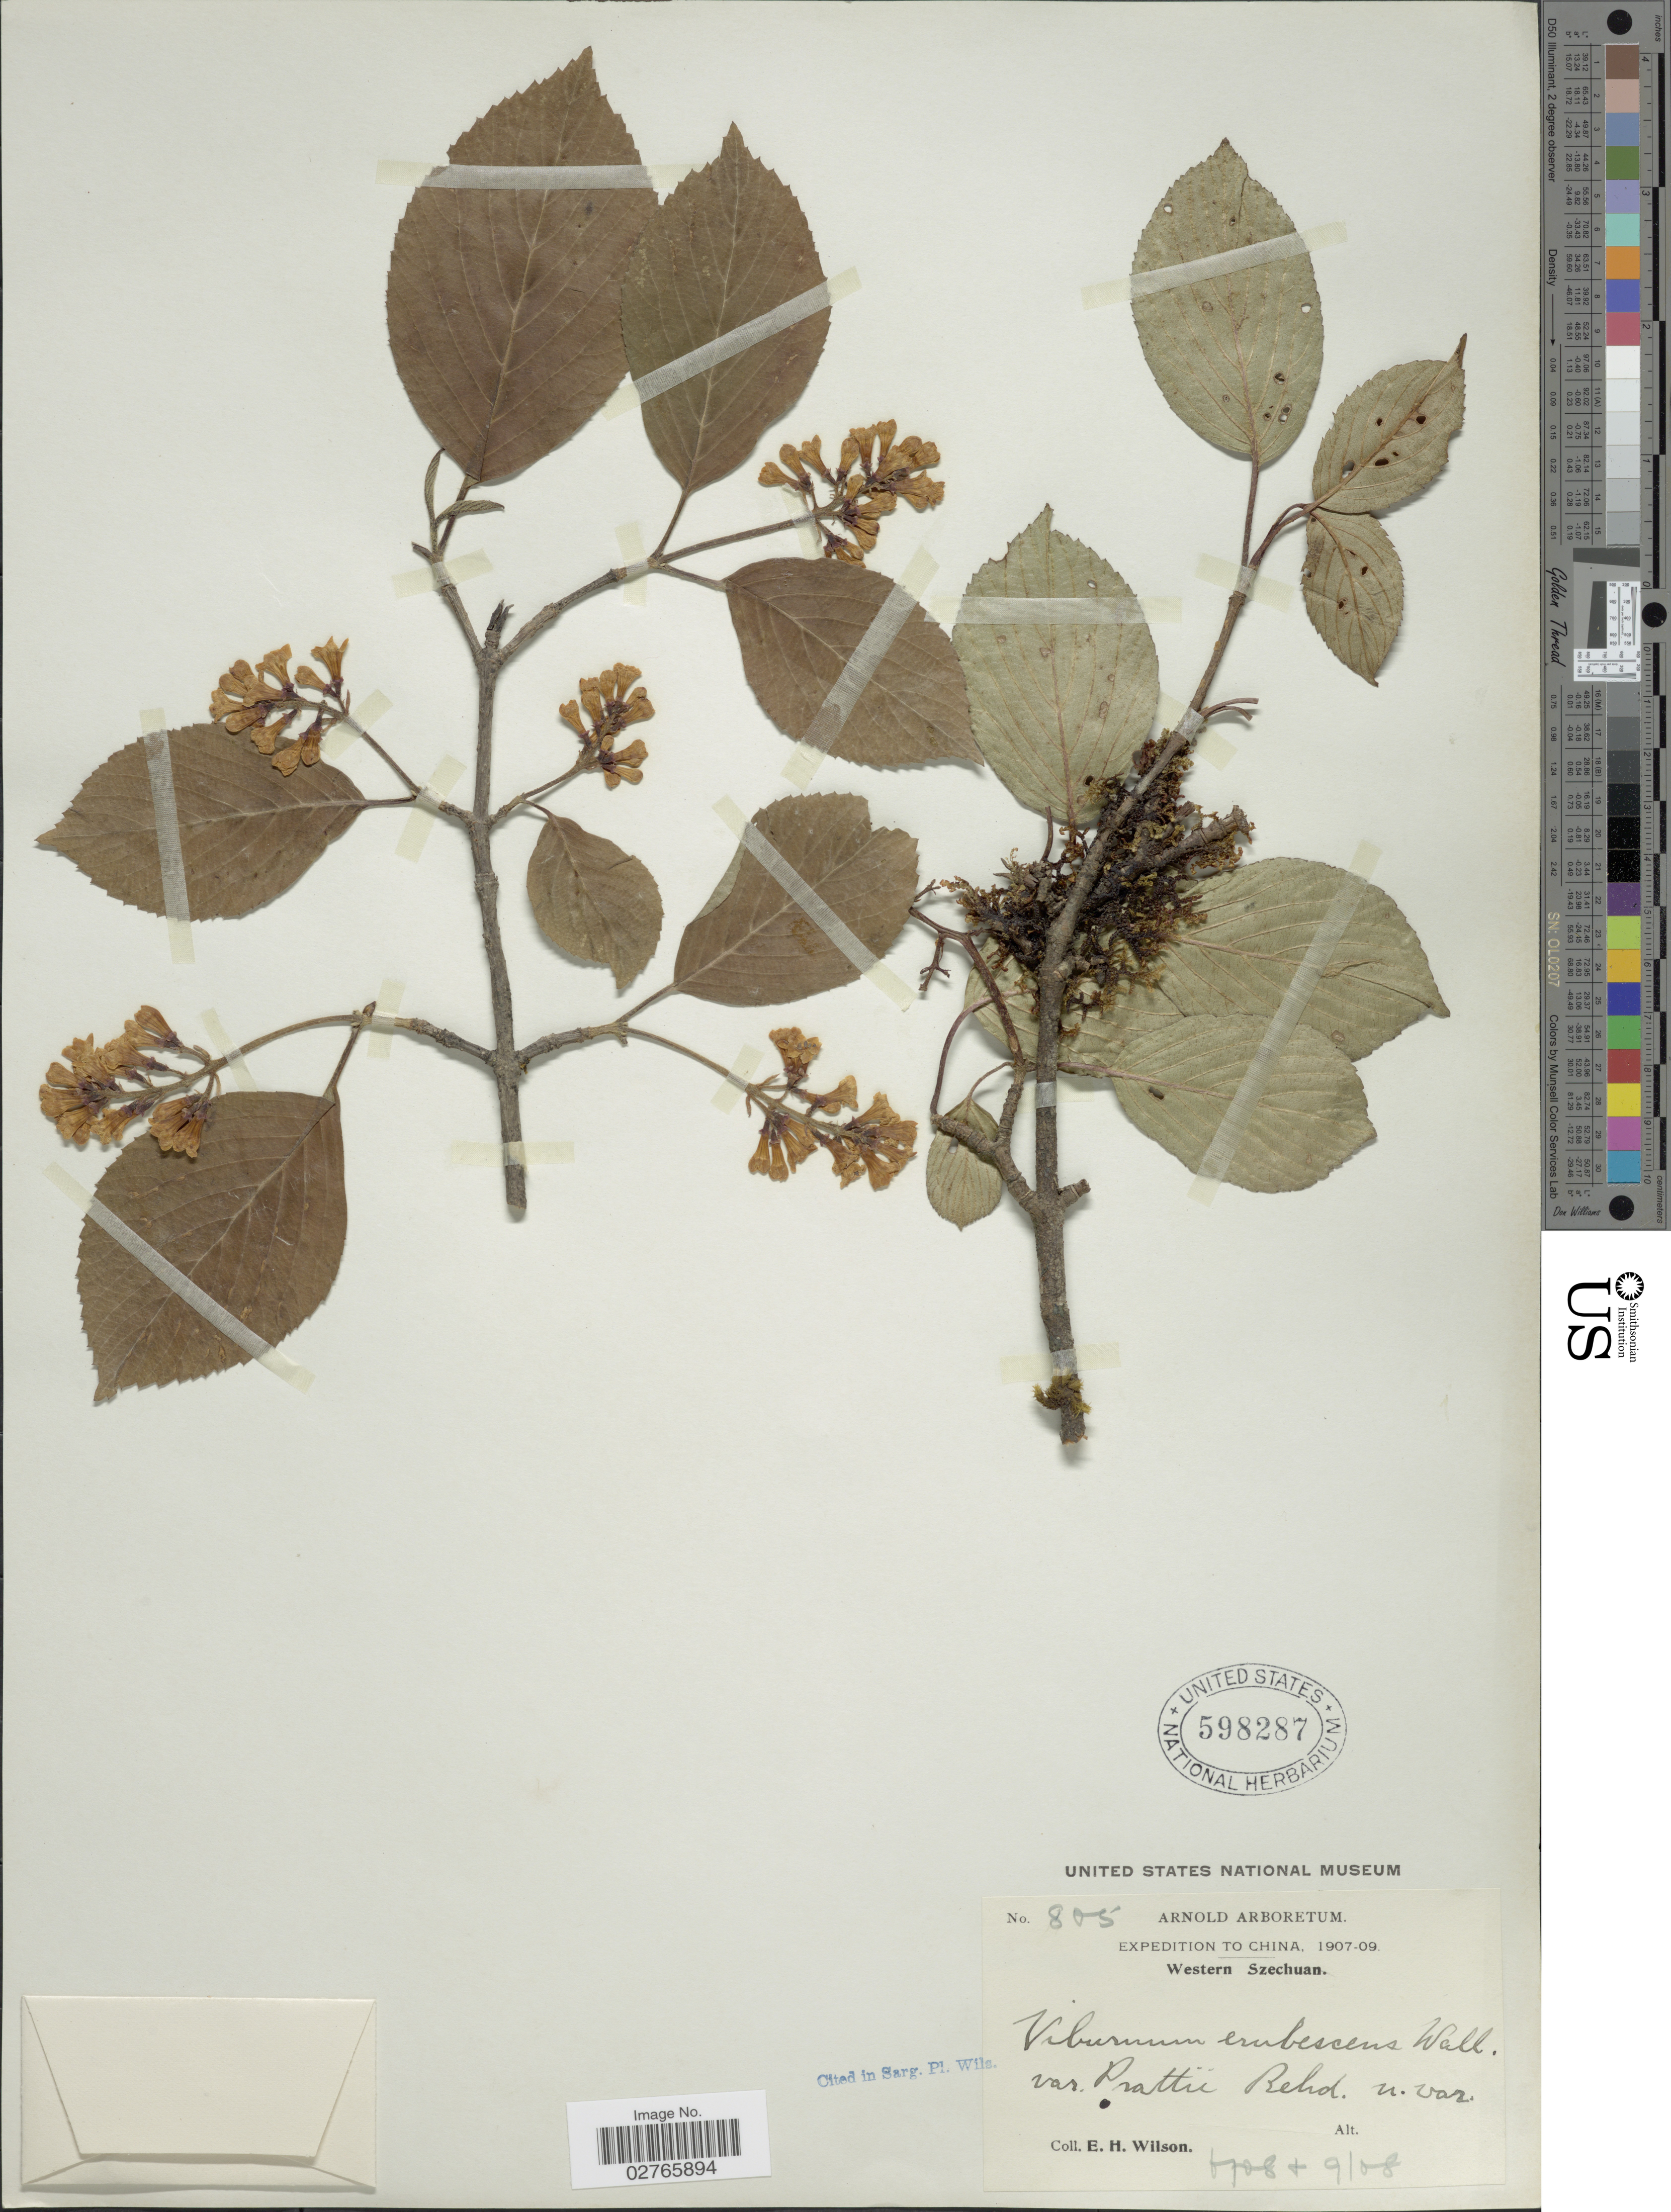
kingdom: Plantae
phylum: Tracheophyta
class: Magnoliopsida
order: Dipsacales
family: Viburnaceae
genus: Viburnum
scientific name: Viburnum erubescens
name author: Wall.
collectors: E. Wilson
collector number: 805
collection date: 1908-08/1908-09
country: China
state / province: Sichuan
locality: Western Szechuan.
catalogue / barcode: US 598287